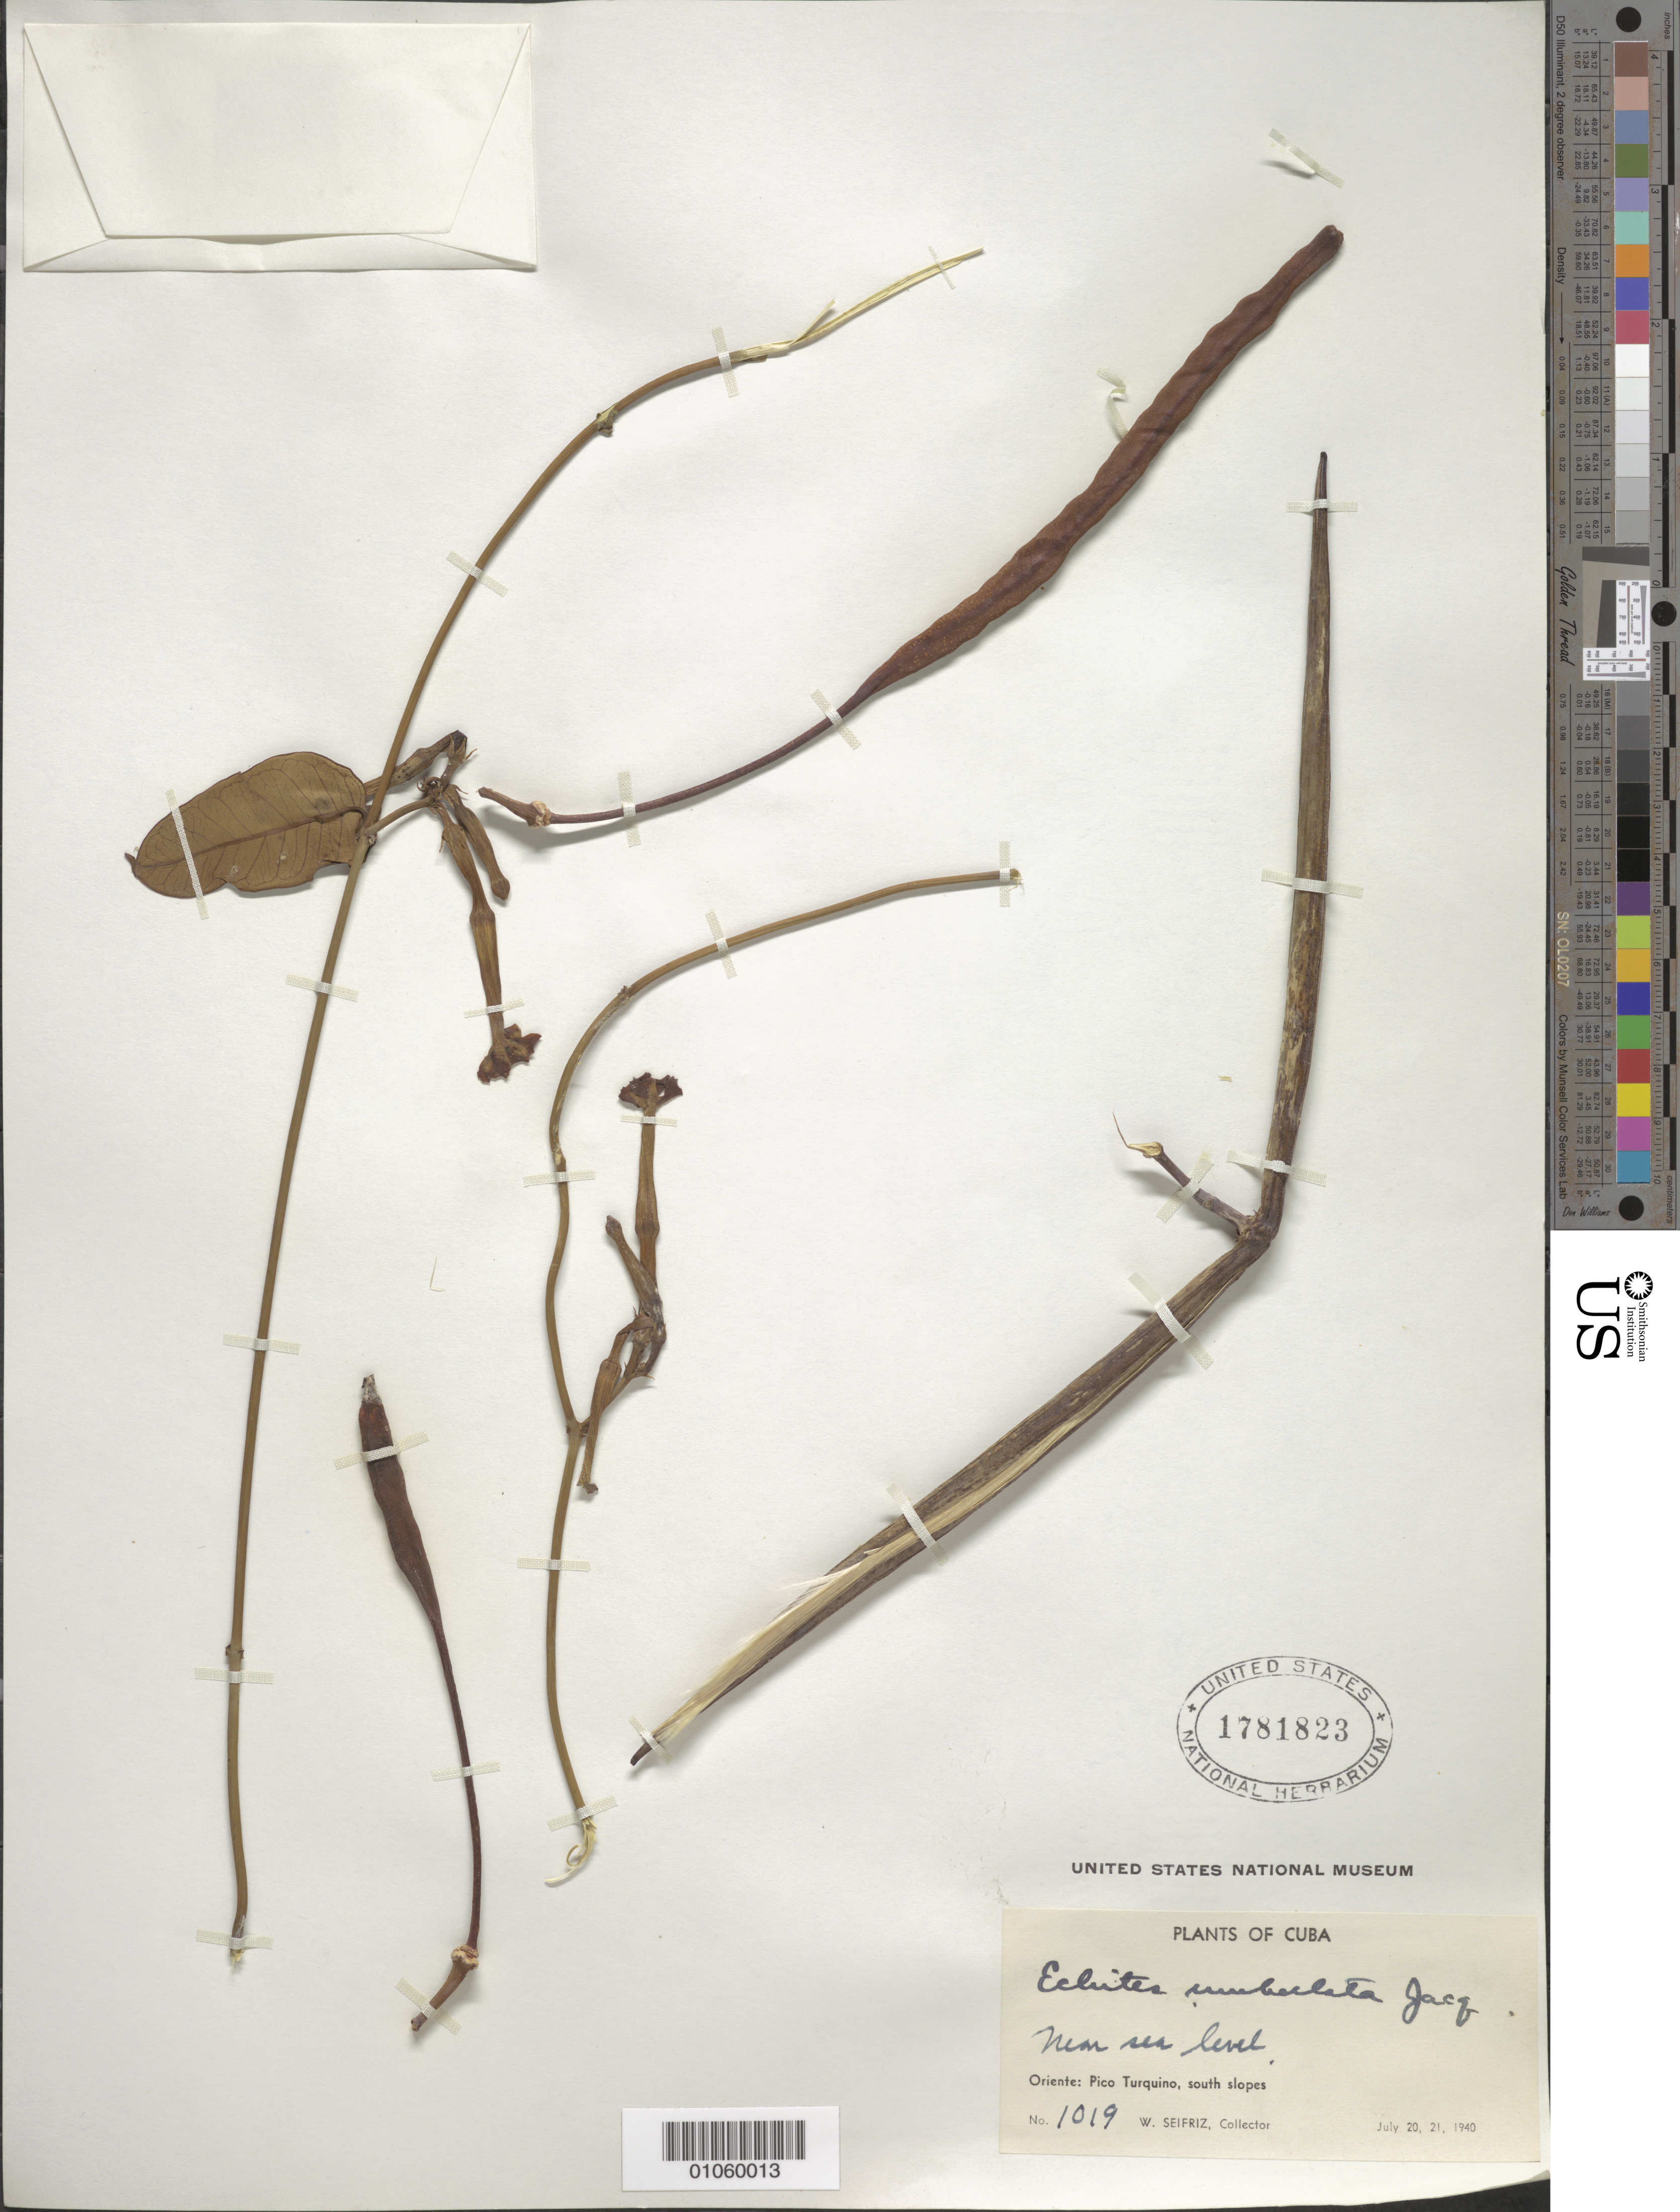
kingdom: Plantae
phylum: Tracheophyta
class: Magnoliopsida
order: Gentianales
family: Apocynaceae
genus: Echites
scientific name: Echites umbellatus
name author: Jacq.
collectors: W. Seifriz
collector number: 1019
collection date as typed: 20 Jul 1940 to 21 Jul 1940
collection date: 1940-07-20/1940-07-21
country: Cuba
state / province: Oriente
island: Cuba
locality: Pico Turquino, south slopes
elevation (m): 0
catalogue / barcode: US 1781823